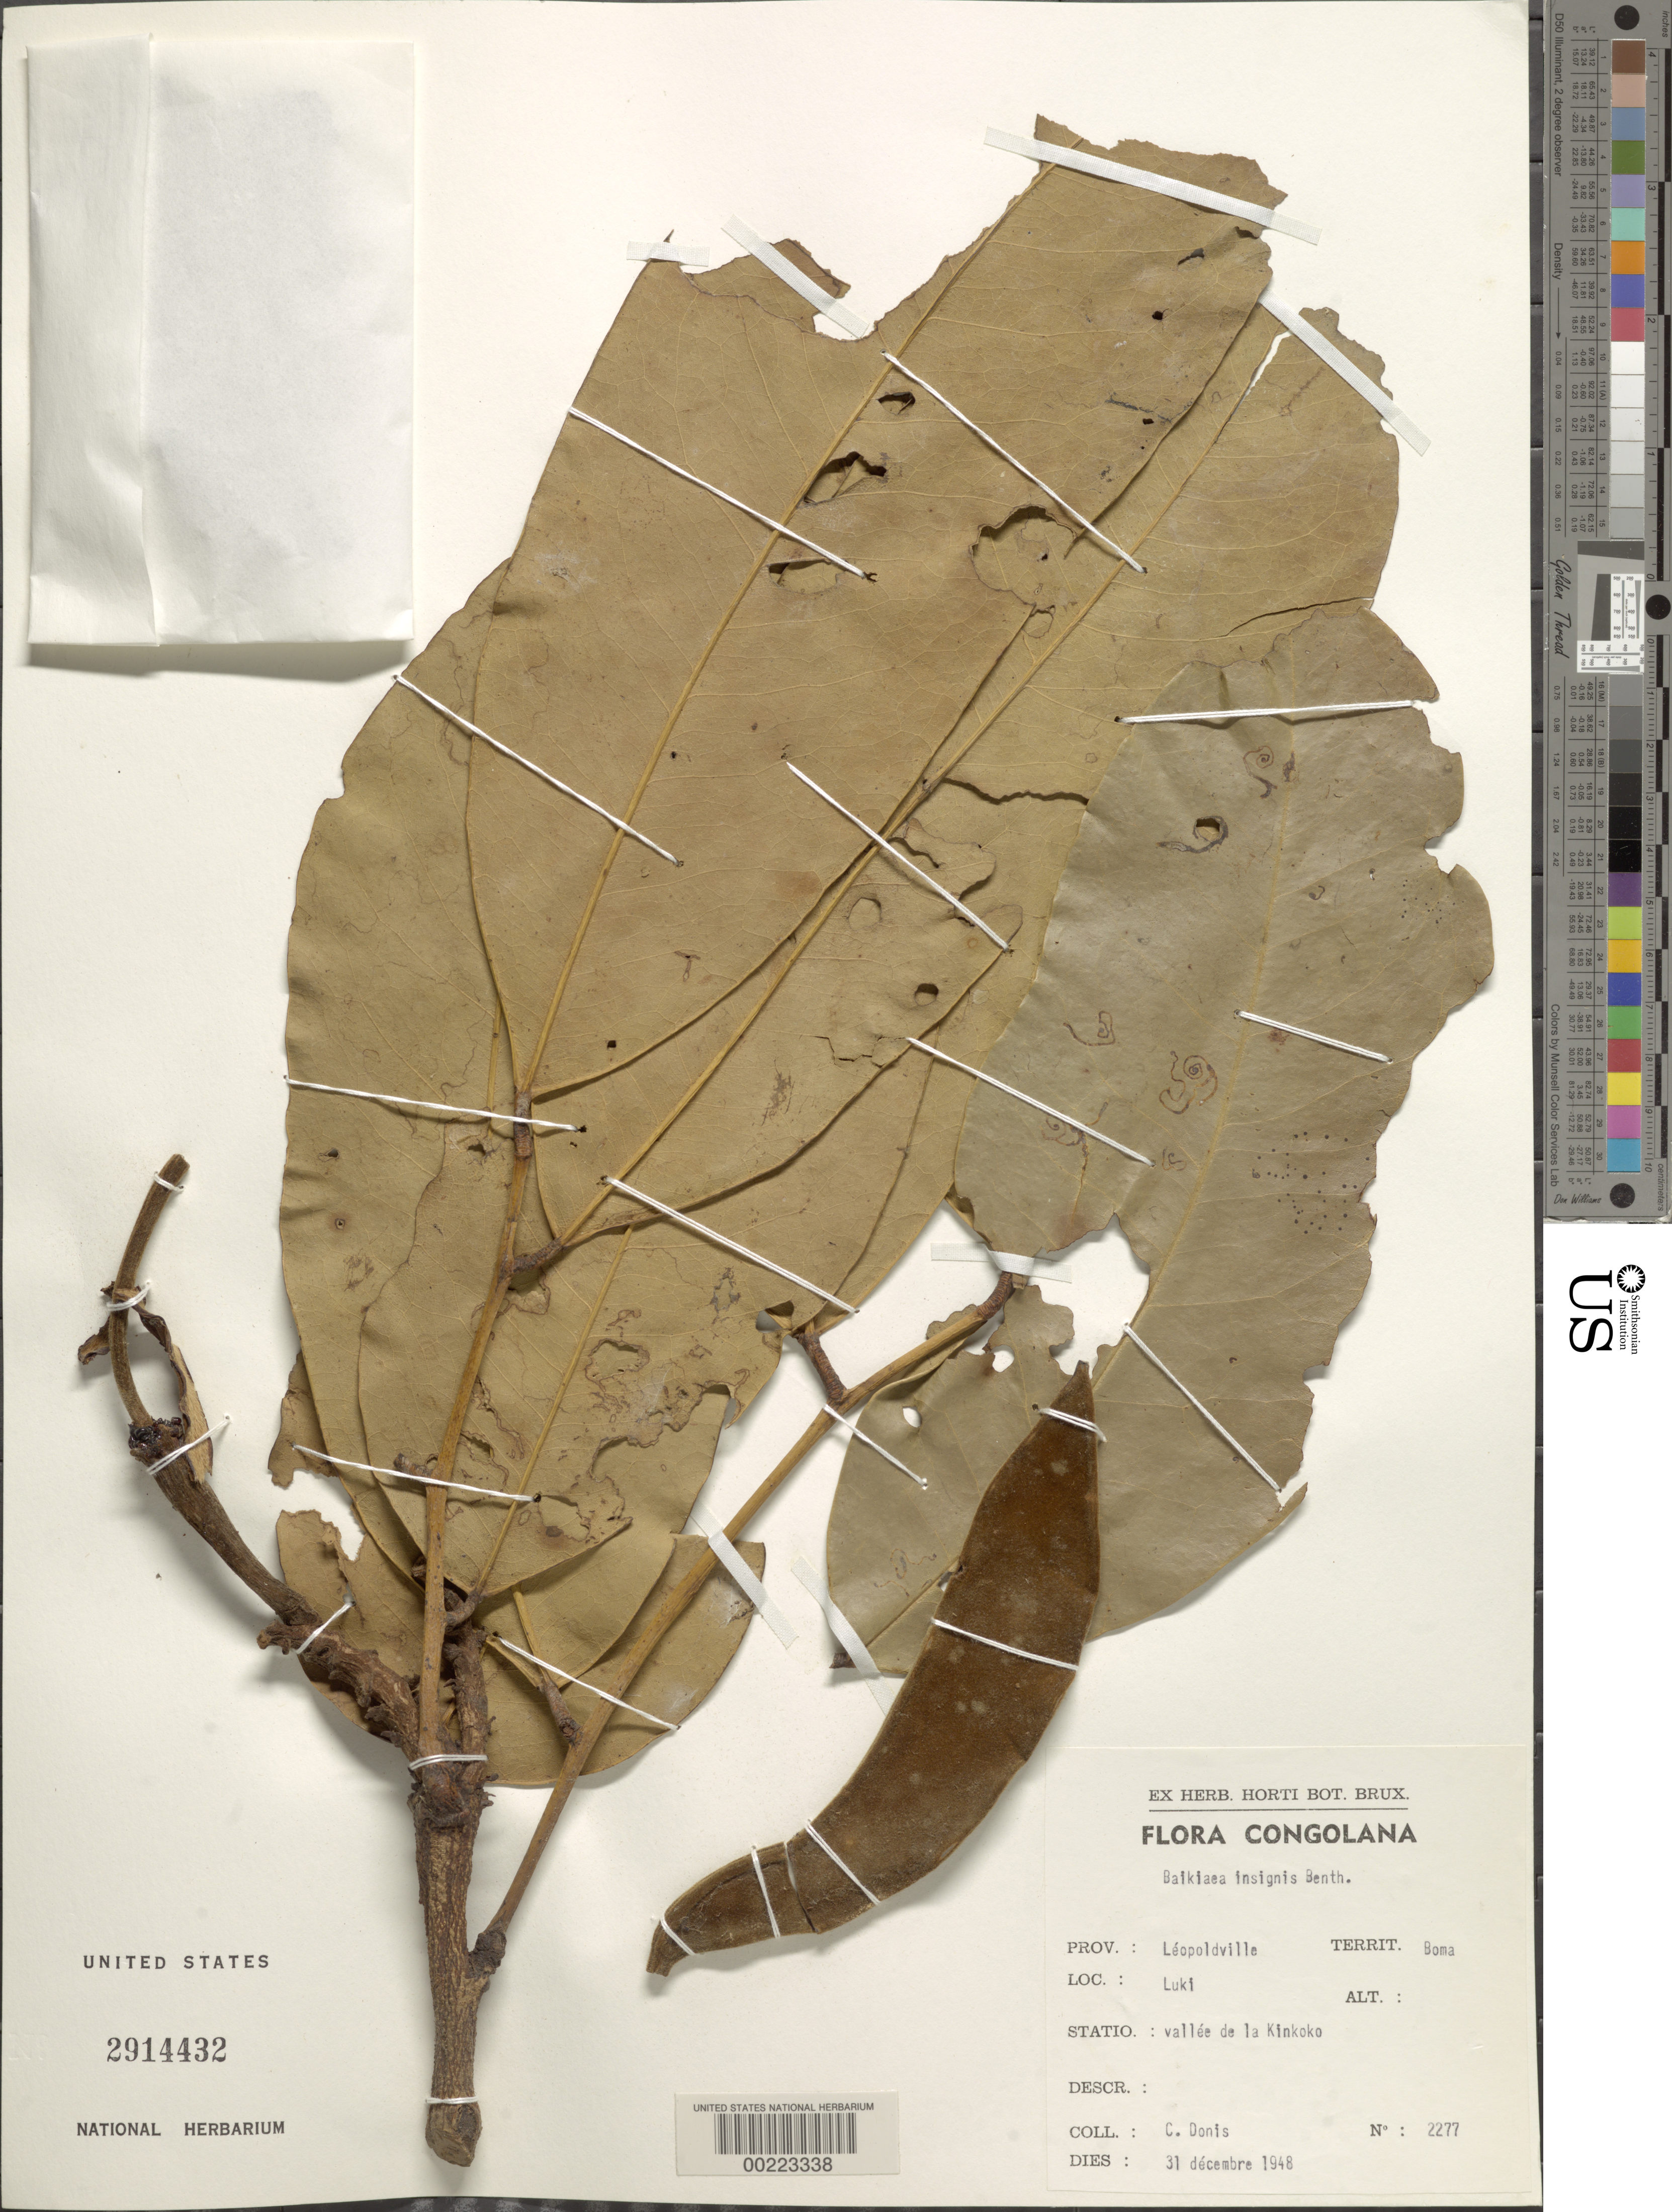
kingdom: Plantae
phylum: Tracheophyta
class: Magnoliopsida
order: Fabales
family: Fabaceae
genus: Baikiaea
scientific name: Baikiaea insignis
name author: Benth.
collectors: C. Donis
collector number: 2277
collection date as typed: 31 Dec 1948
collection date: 1948-12-31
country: Congo, Democratic Republic of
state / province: Kinshasa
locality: Luki; boma territ; leopoldville prov; vallee de la kinkoko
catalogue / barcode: US 2914432